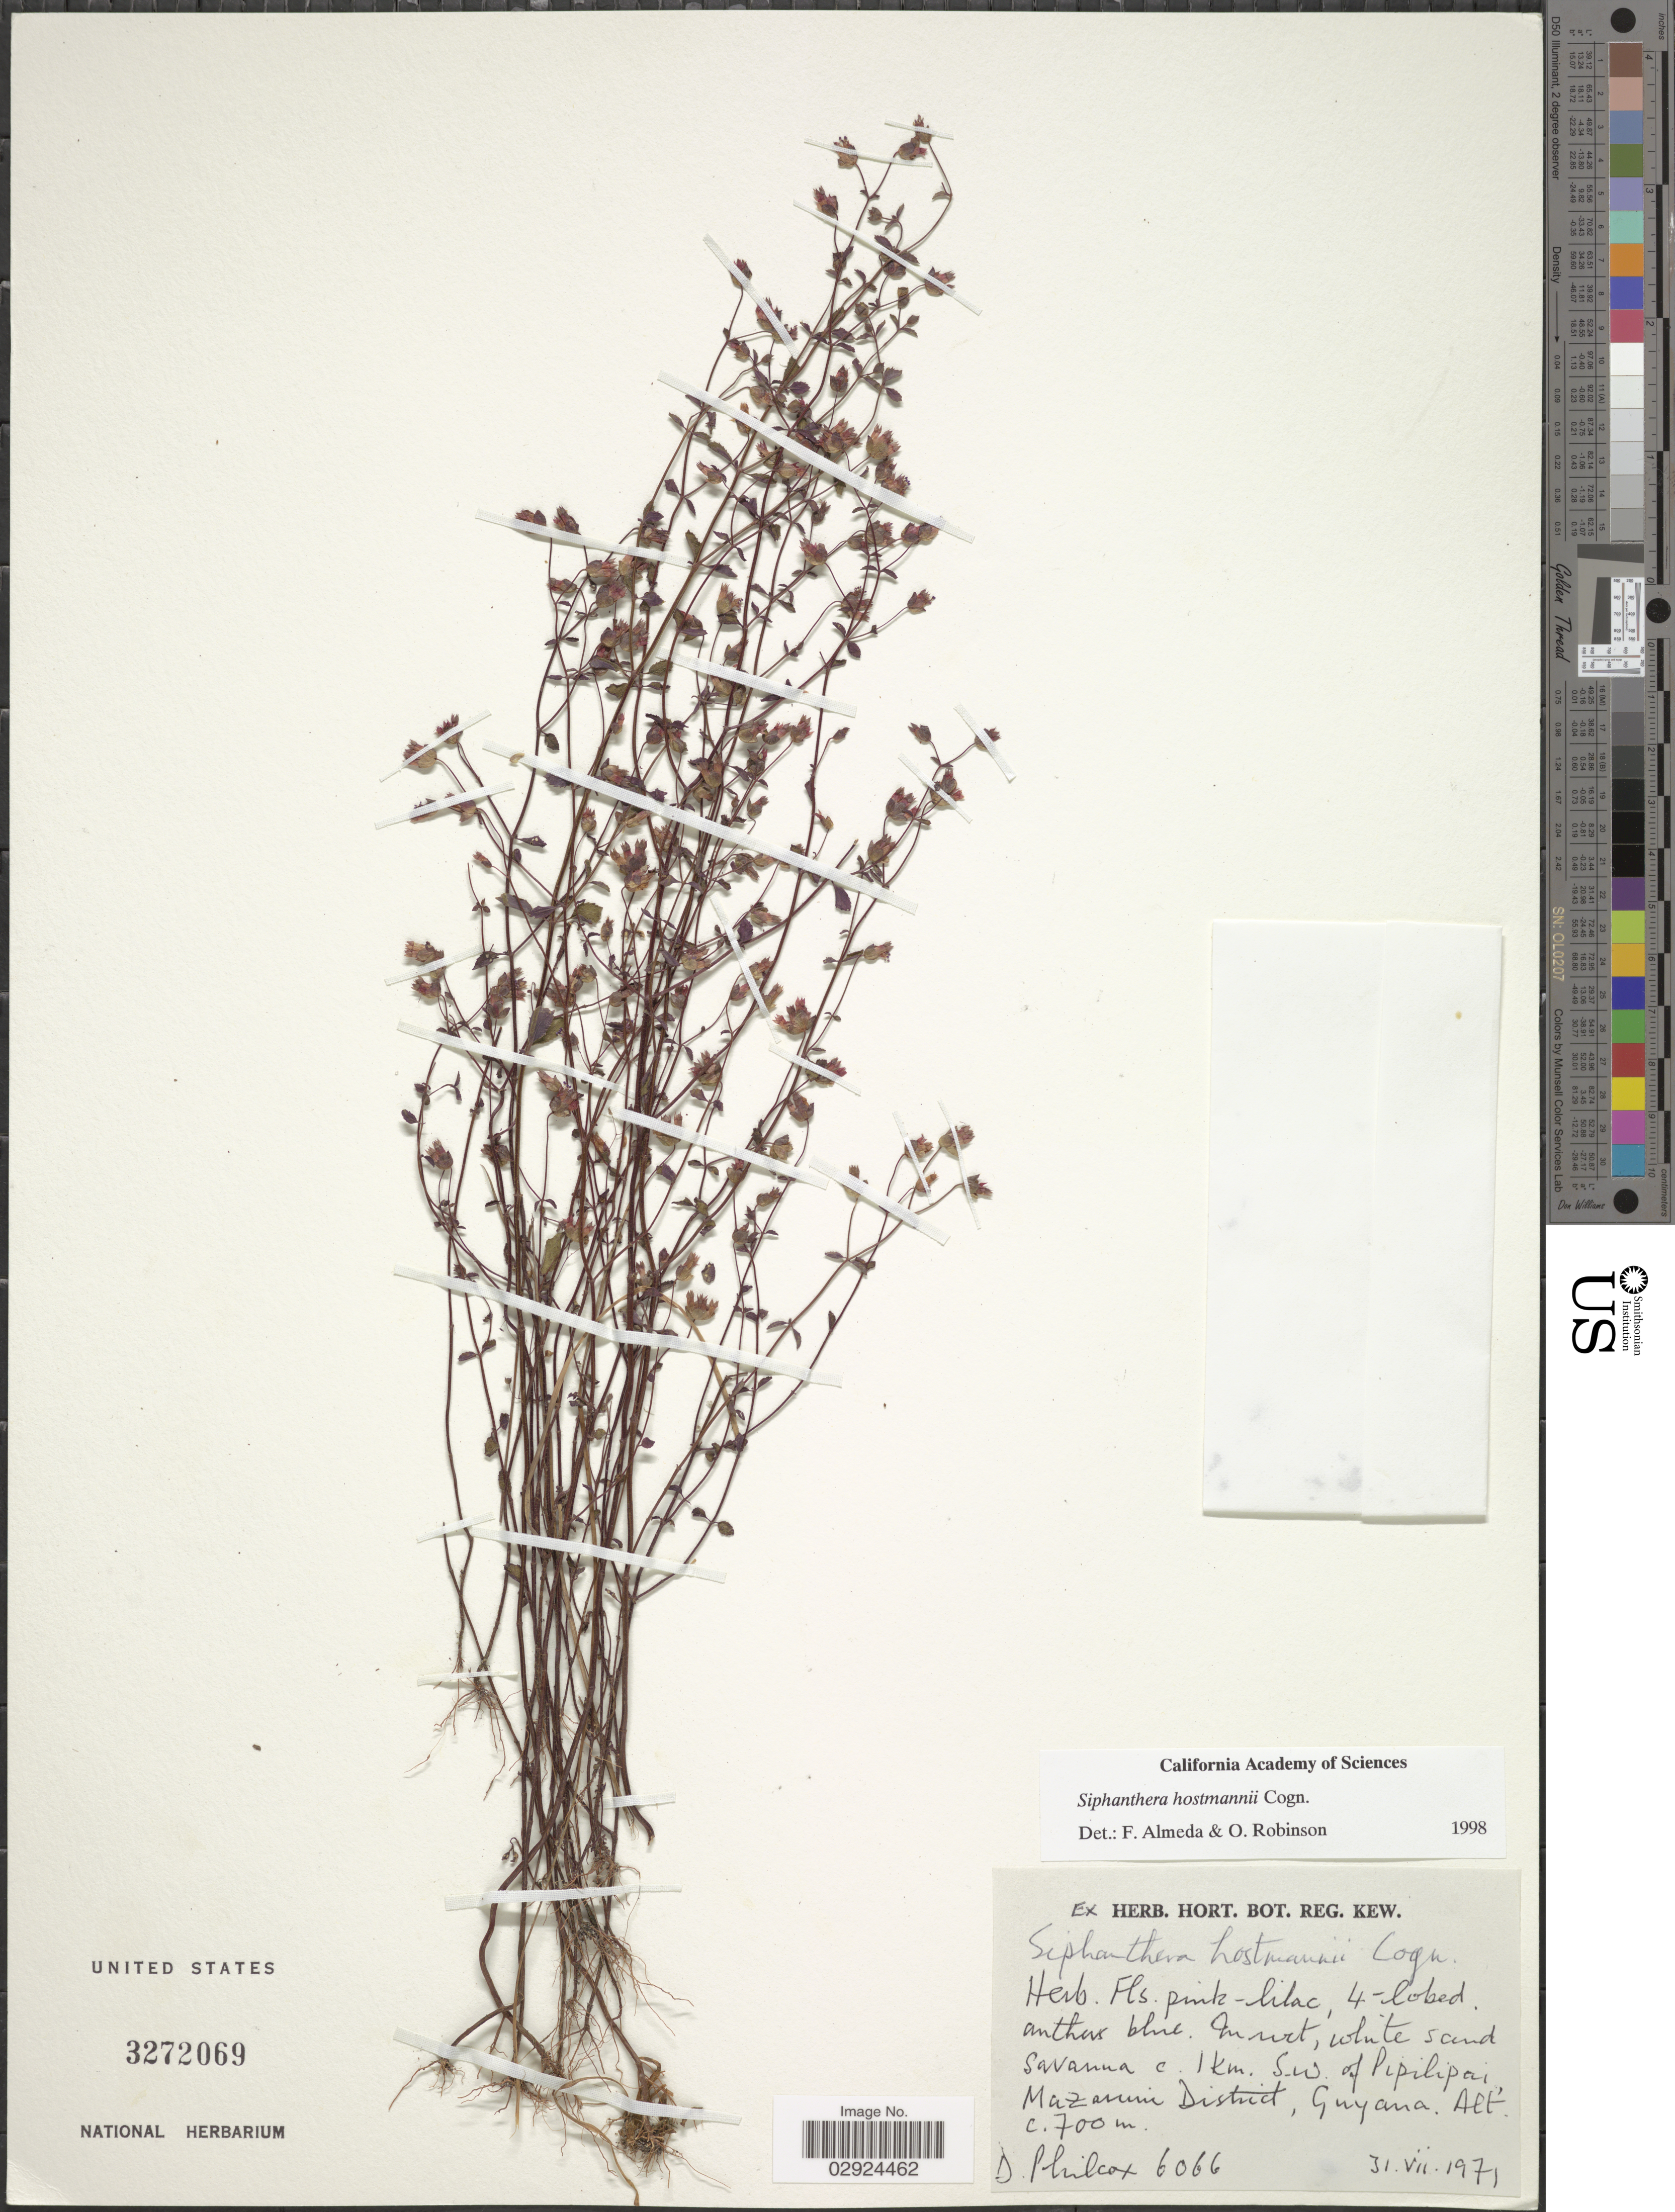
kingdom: Plantae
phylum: Tracheophyta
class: Magnoliopsida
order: Myrtales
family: Melastomataceae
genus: Siphanthera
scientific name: Siphanthera hostmannii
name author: Cogn.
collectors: D. Philcox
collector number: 6066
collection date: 1971-07-31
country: Guyana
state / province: Cuyuni-Mazaruni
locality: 1km. S.W. of Pipilipai, Mazaruni District, Guyana.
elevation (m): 700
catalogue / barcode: US 3272069